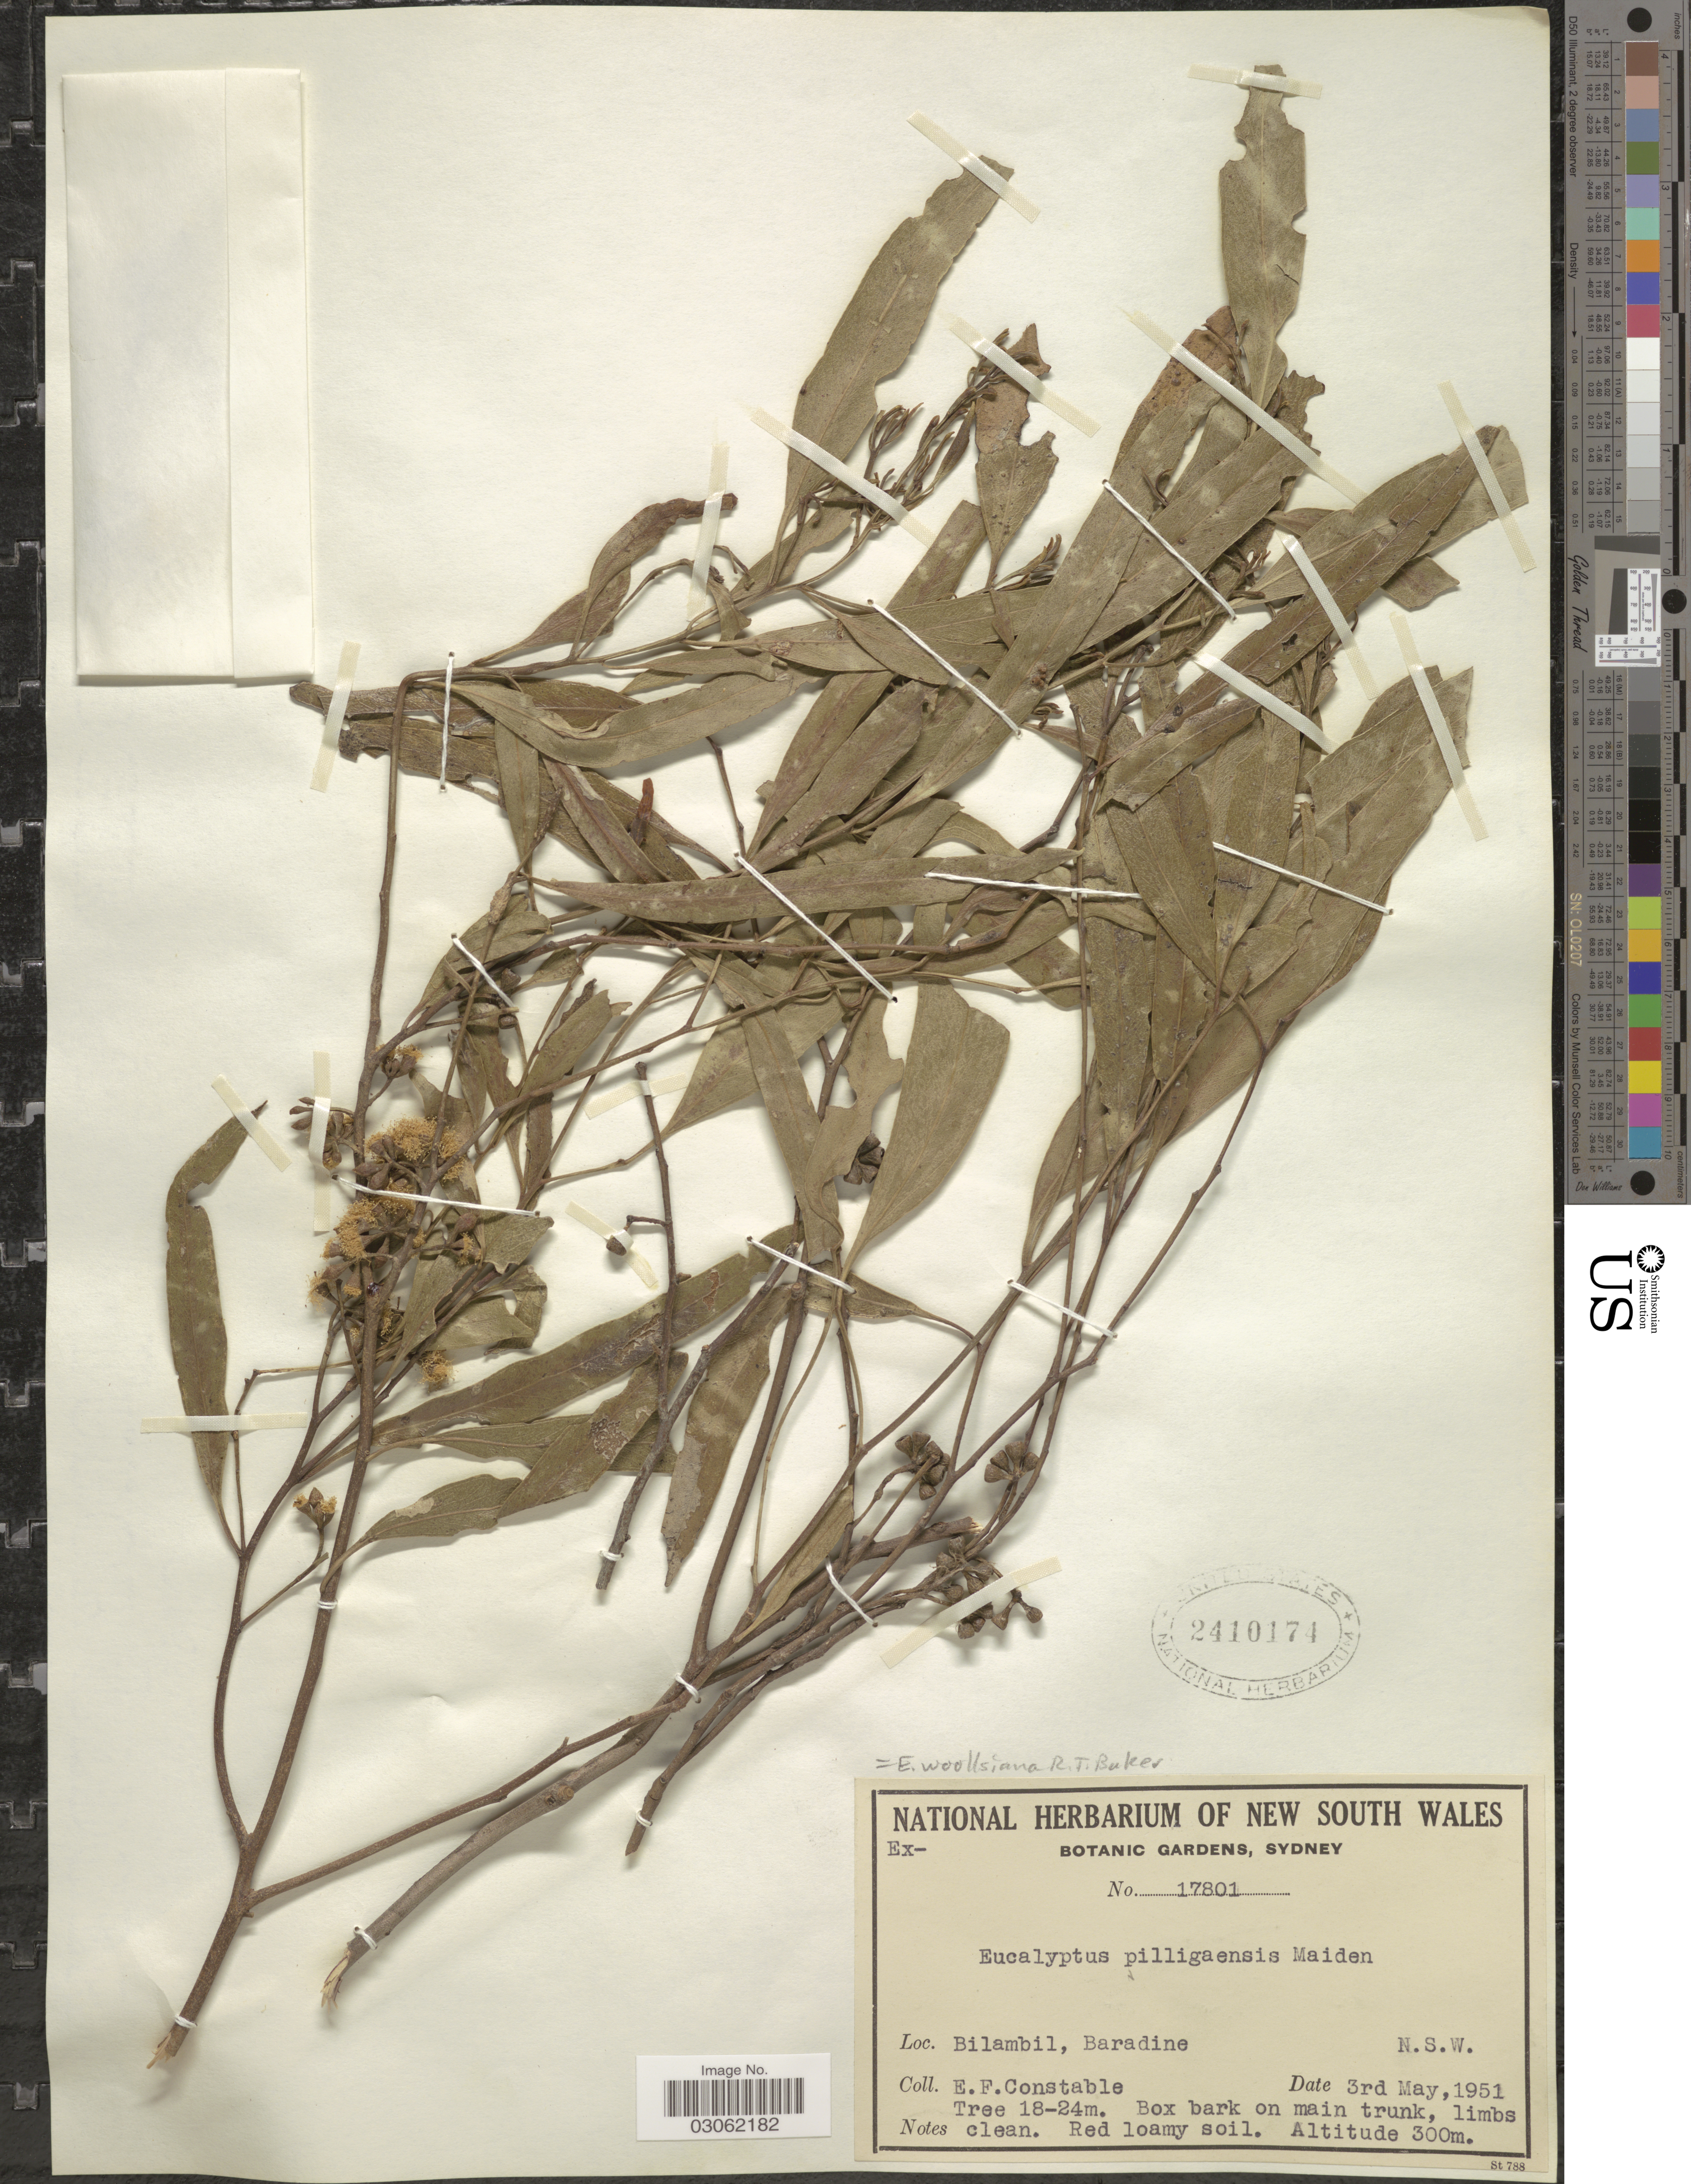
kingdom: Plantae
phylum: Tracheophyta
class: Magnoliopsida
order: Myrtales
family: Myrtaceae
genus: Eucalyptus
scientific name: Eucalyptus woollsiana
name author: F. Muell. ex R.T. Baker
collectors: E. F. Constable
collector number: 17801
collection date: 1951-05-03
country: Australia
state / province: New South Wales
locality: Bilambil, Baradine. N. S. W.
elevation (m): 300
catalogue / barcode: US 2410174